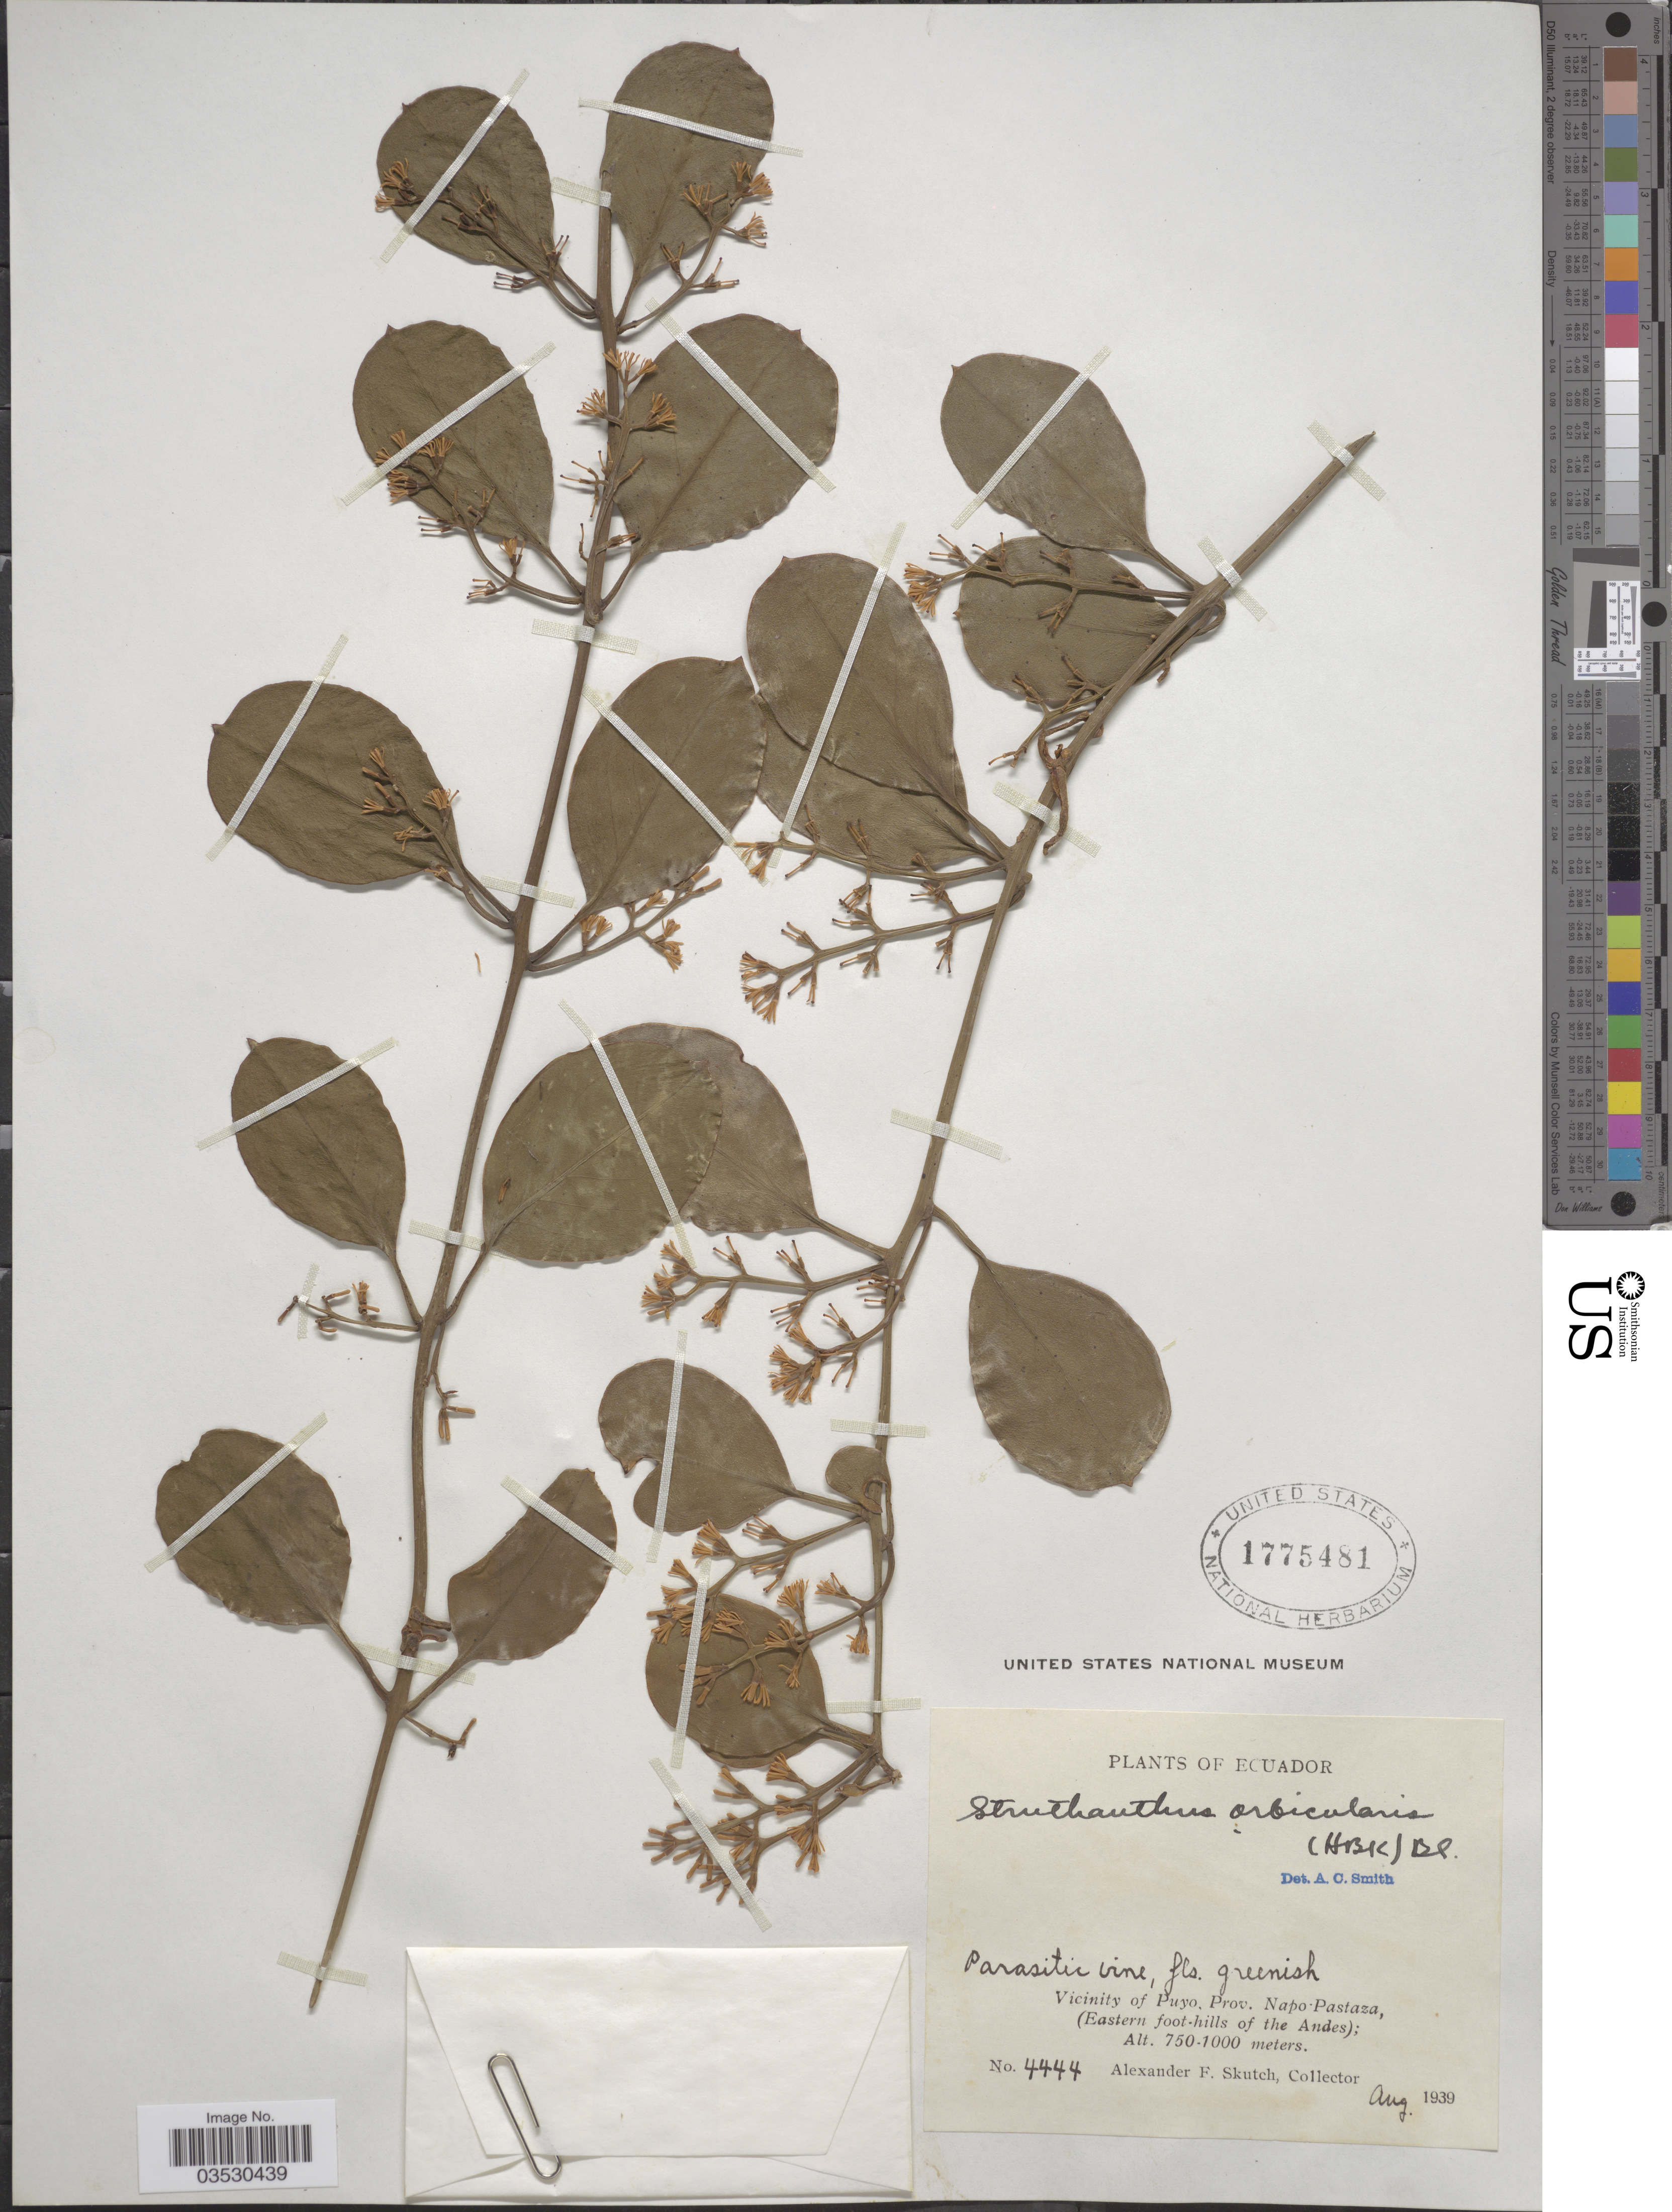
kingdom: Plantae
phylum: Tracheophyta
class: Magnoliopsida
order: Santalales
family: Loranthaceae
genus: Struthanthus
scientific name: Struthanthus orbicularis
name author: (Kunth) Blume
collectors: A. F. Skutch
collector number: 4444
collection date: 1939-08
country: Ecuador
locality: Vicinity of Puyo, Prov. Napo-Pastaza, (Eastern foot-hills of the Andes).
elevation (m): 750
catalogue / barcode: US 1775481